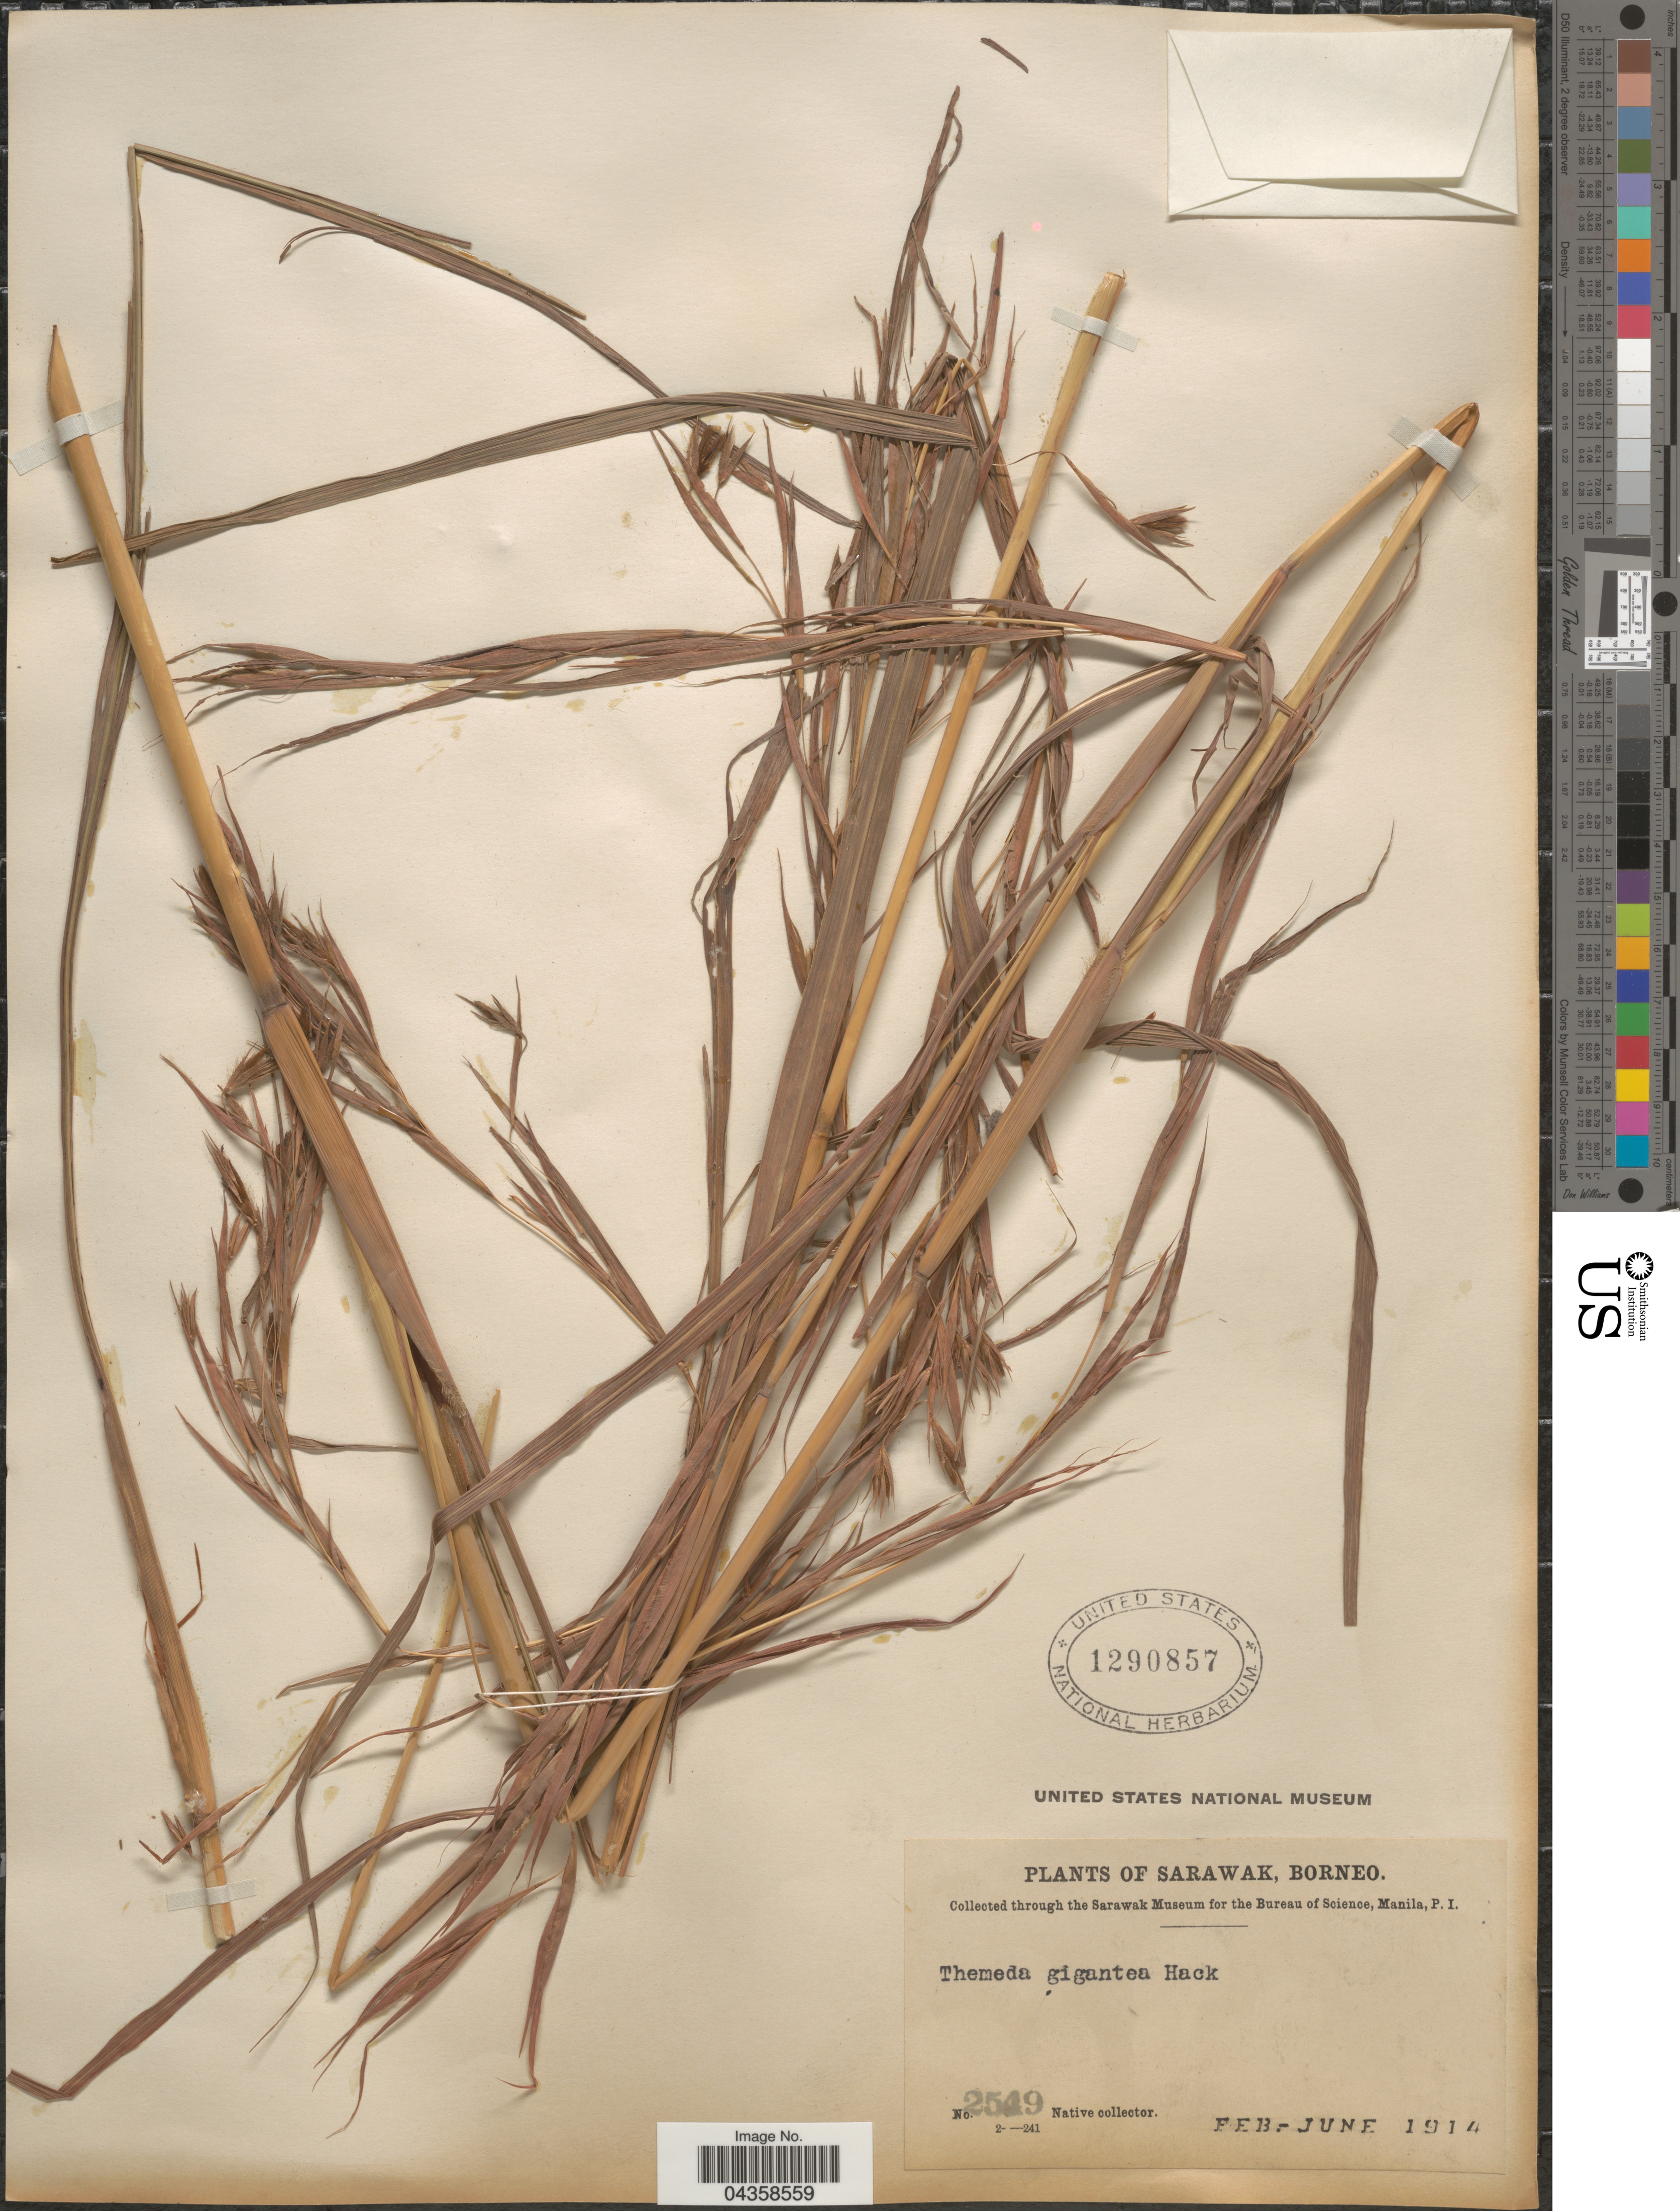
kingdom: Plantae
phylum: Tracheophyta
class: Liliopsida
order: Poales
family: Poaceae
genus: Themeda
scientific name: Themeda gigantea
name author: Hack.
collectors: Native collector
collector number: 2549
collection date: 1914-02/1914-06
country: Malaysia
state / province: Sarawak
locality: Borneo.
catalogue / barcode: US 1290857